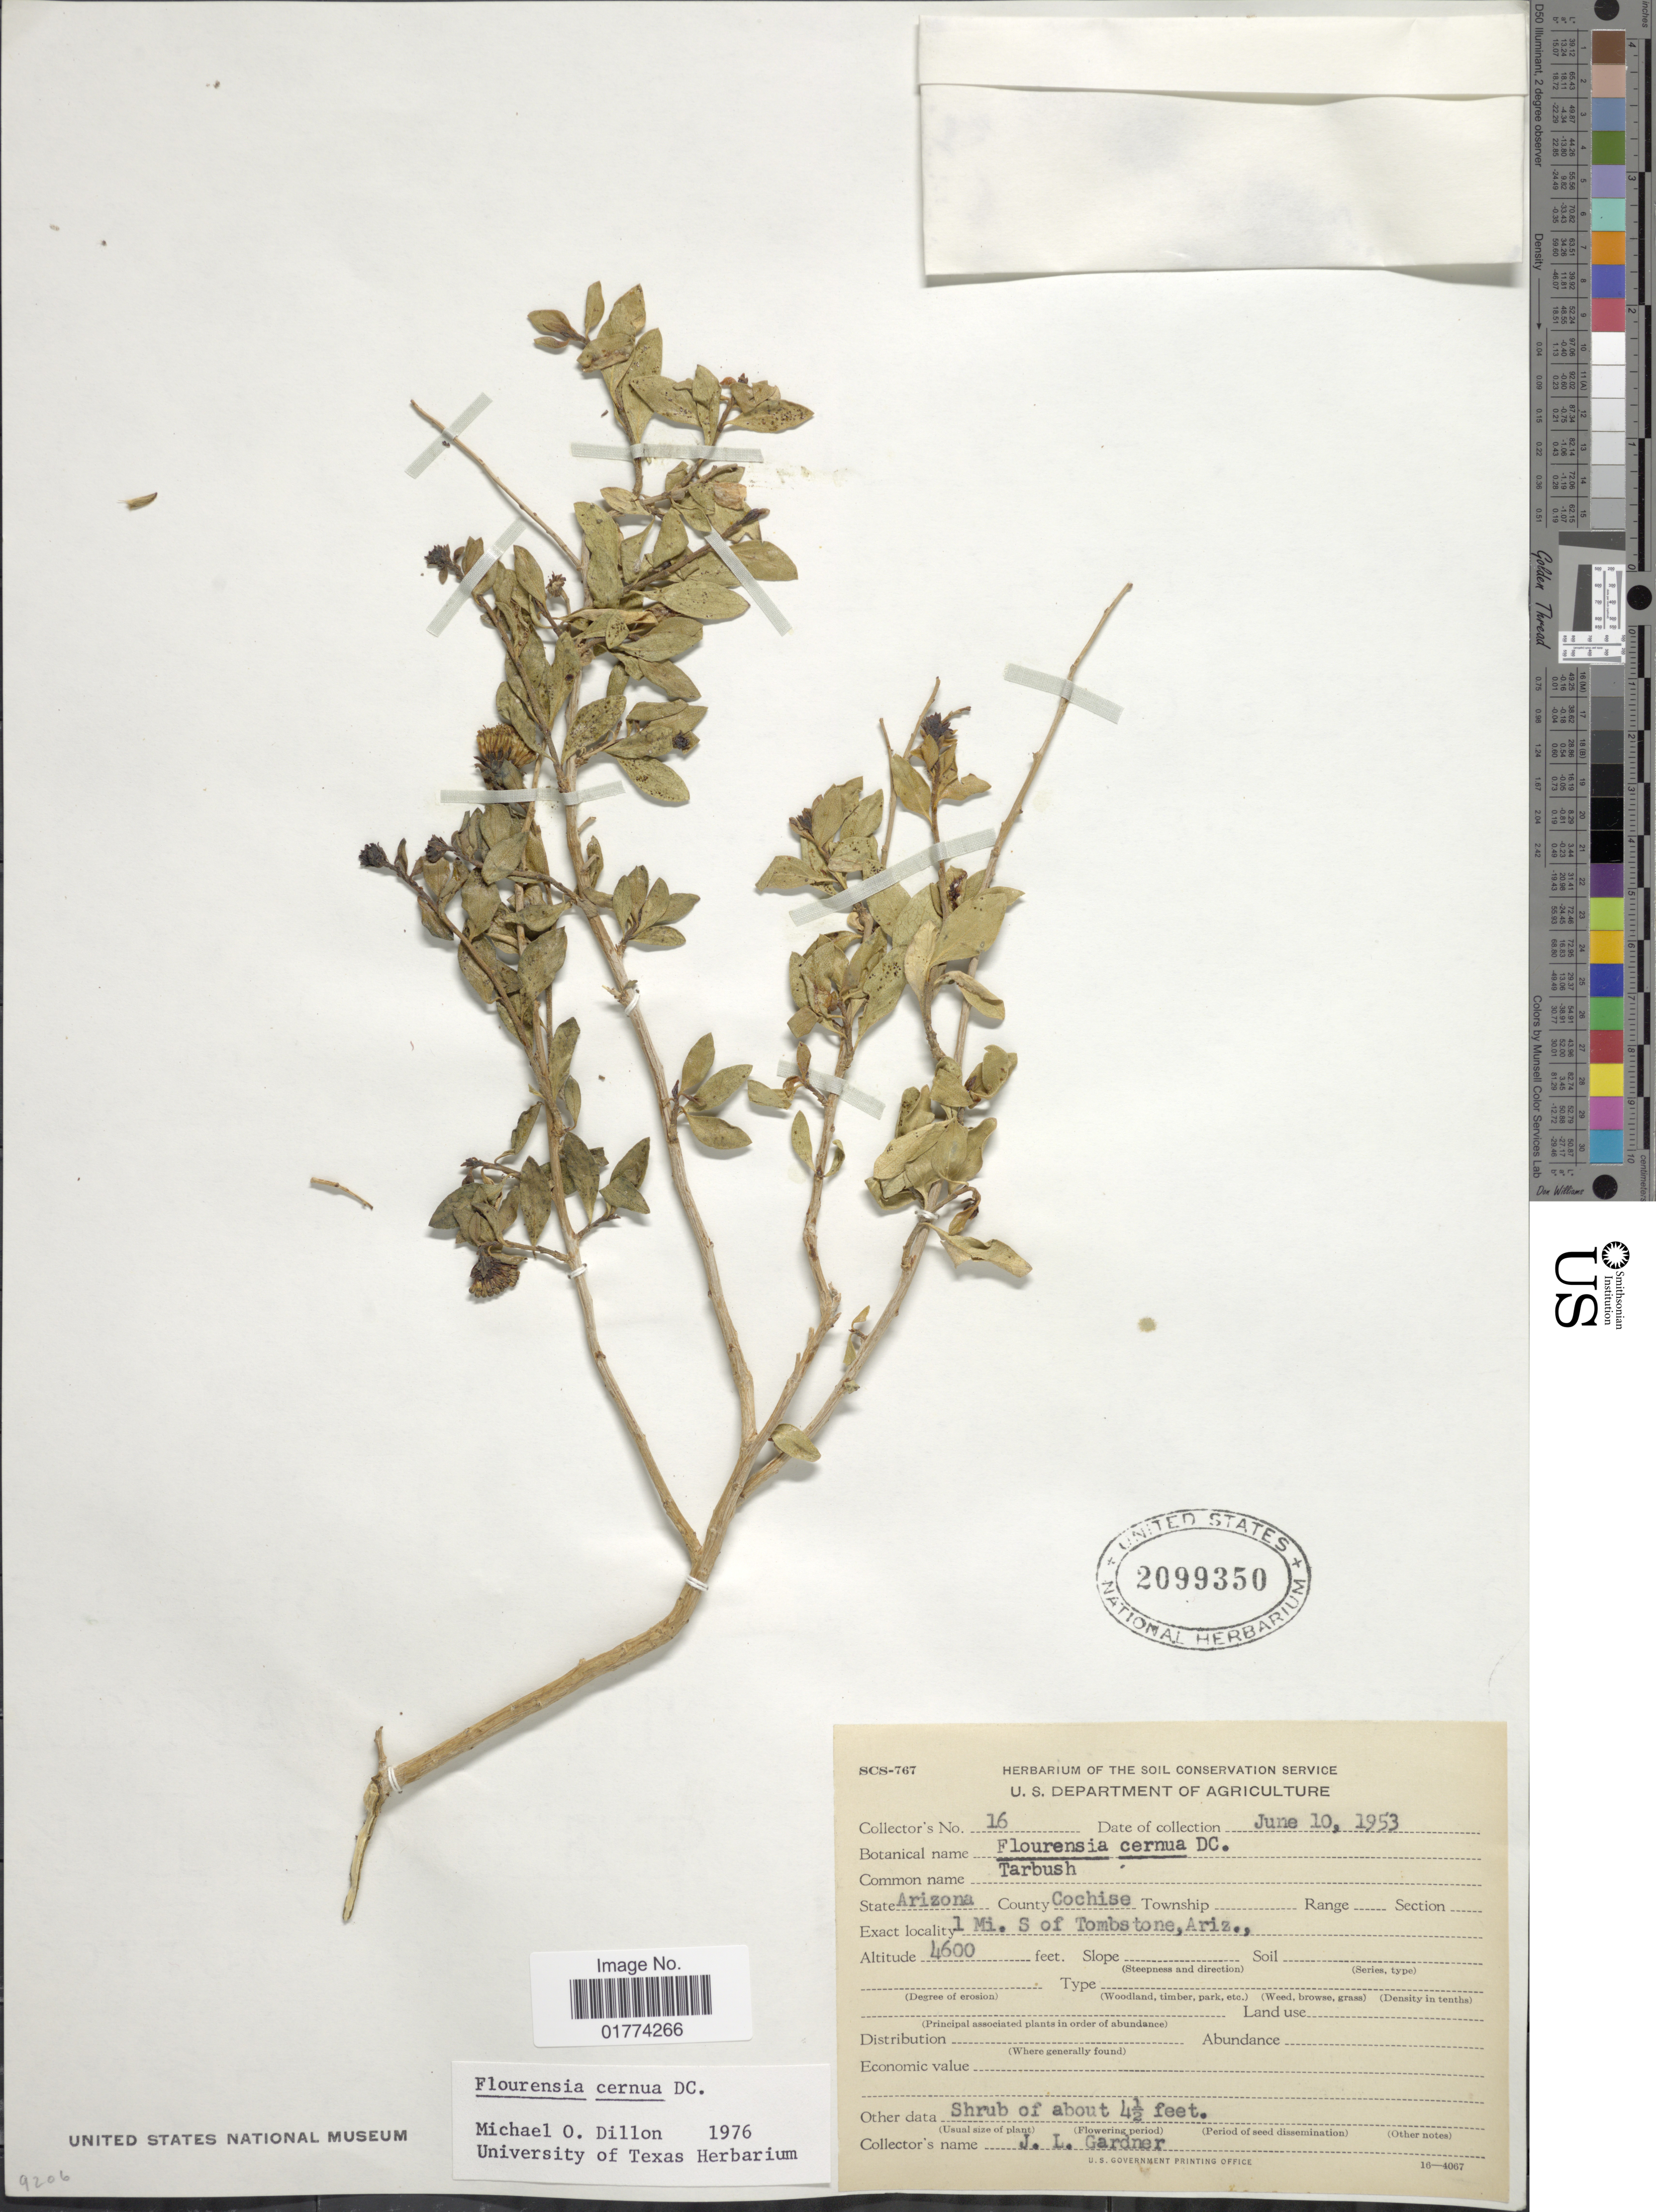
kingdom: Plantae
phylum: Tracheophyta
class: Magnoliopsida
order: Asterales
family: Asteraceae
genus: Flourensia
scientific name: Flourensia cernua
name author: DC.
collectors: J. L. Gardner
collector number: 16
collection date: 1953-06-10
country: United States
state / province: Arizona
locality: Couny Cochise, 1 mi. S of Tombstone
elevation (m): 1402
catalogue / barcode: US 2099350